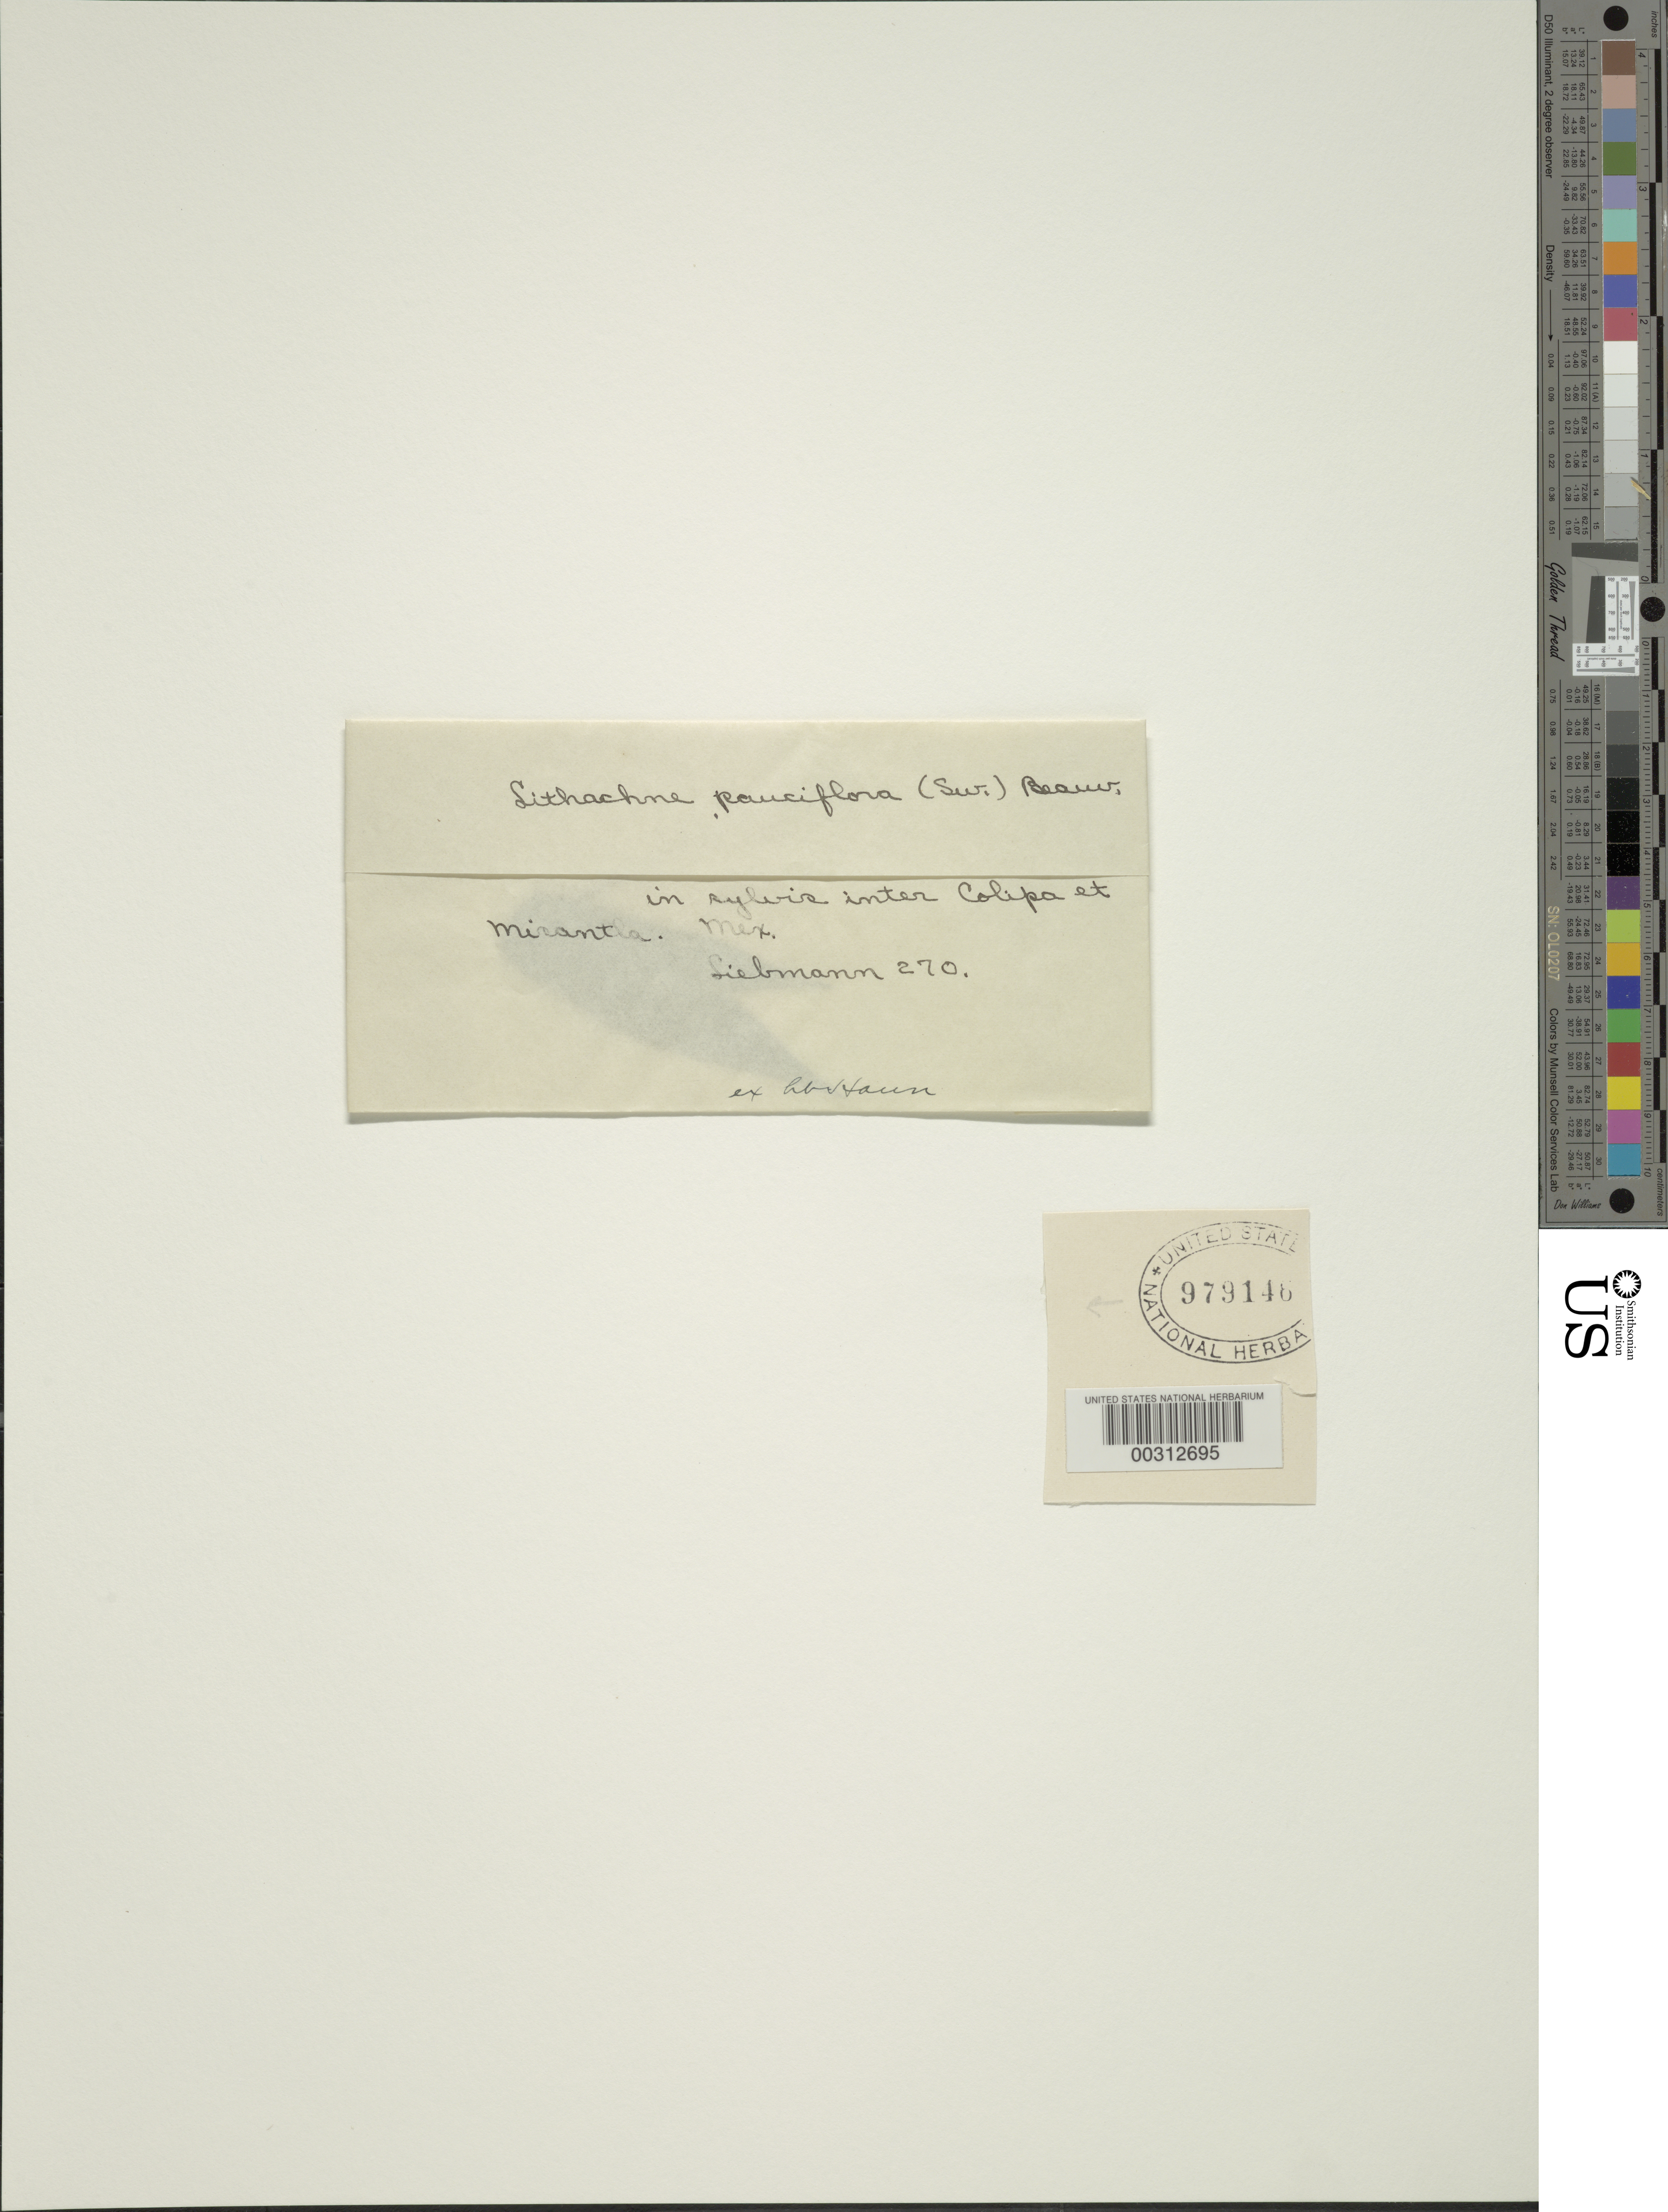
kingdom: Plantae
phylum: Tracheophyta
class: Liliopsida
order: Poales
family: Poaceae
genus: Lithachne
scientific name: Lithachne pauciflora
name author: (Sw.) P. Beauv.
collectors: F. M. Liebmann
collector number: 270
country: Mexico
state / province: Veracruz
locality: Colipa, Micantla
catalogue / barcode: US 979146